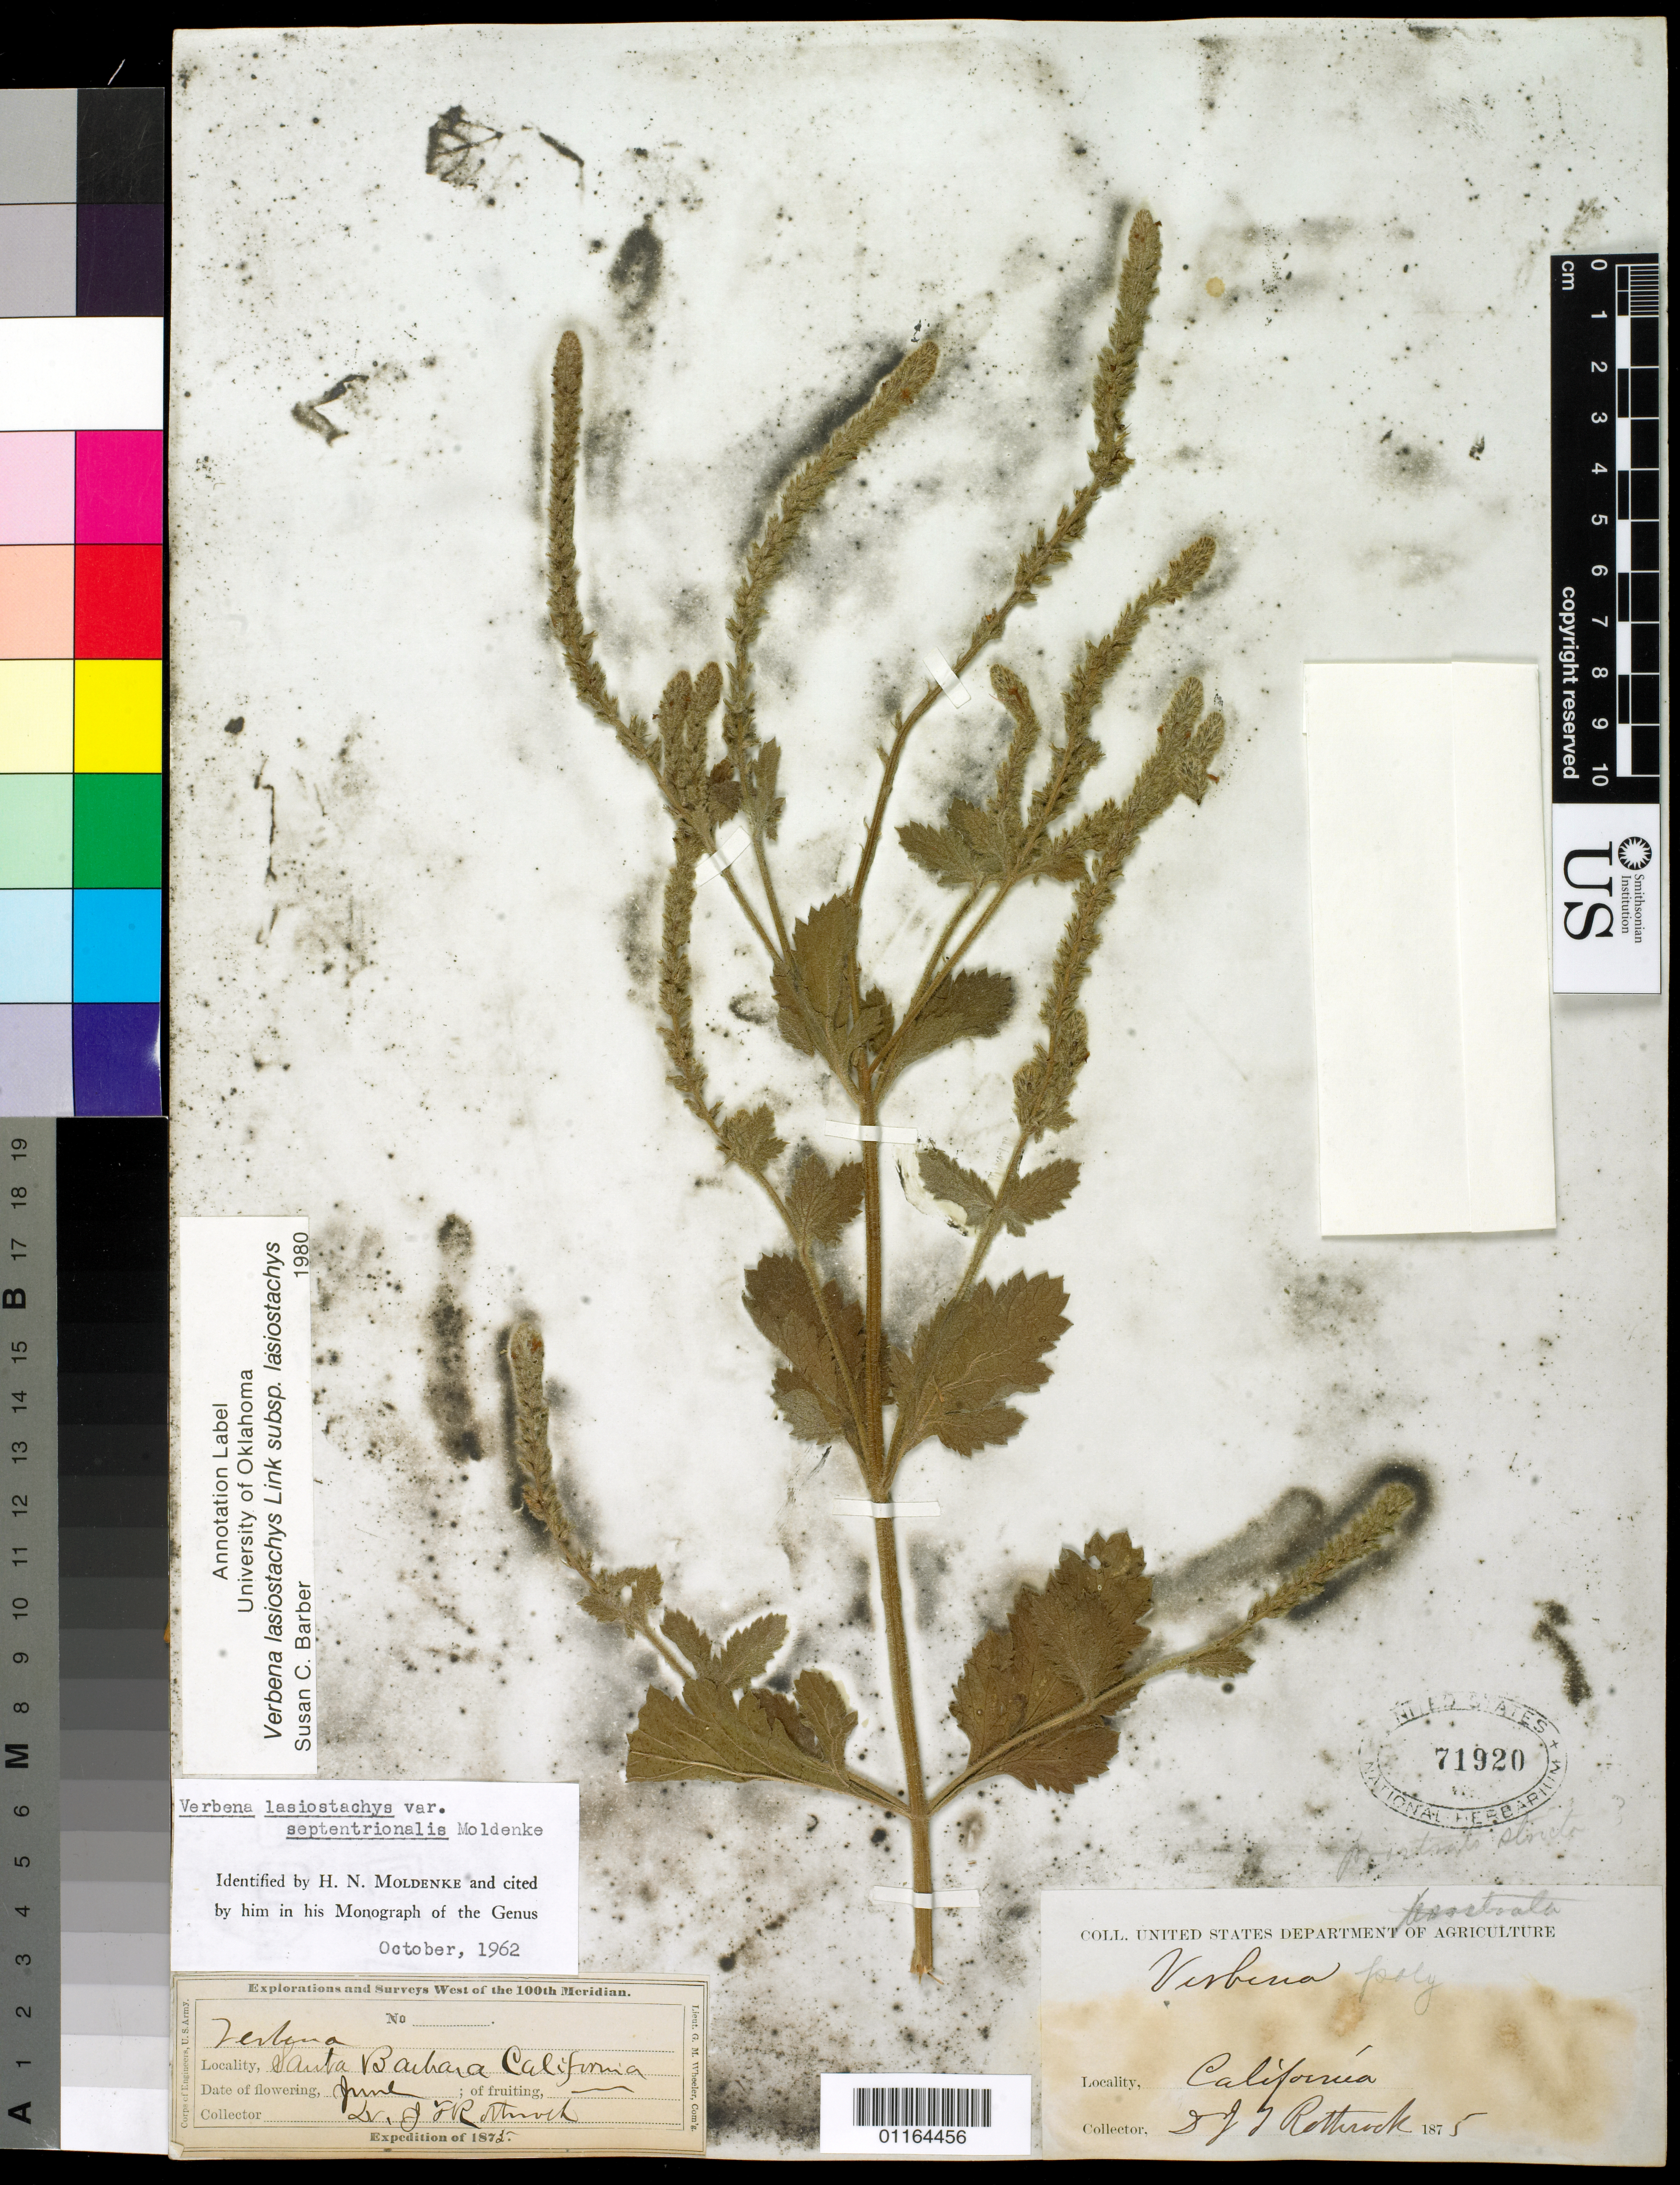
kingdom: Plantae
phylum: Tracheophyta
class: Magnoliopsida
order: Lamiales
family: Verbenaceae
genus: Verbena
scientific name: Verbena lasiostachys var. lasiostachys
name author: Link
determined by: Barber, S. C.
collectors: J. T. Rothrock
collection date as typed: Jun 1875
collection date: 1875-06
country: United States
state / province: California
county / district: Santa Barbara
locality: Santa Barbara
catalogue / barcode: US 71920